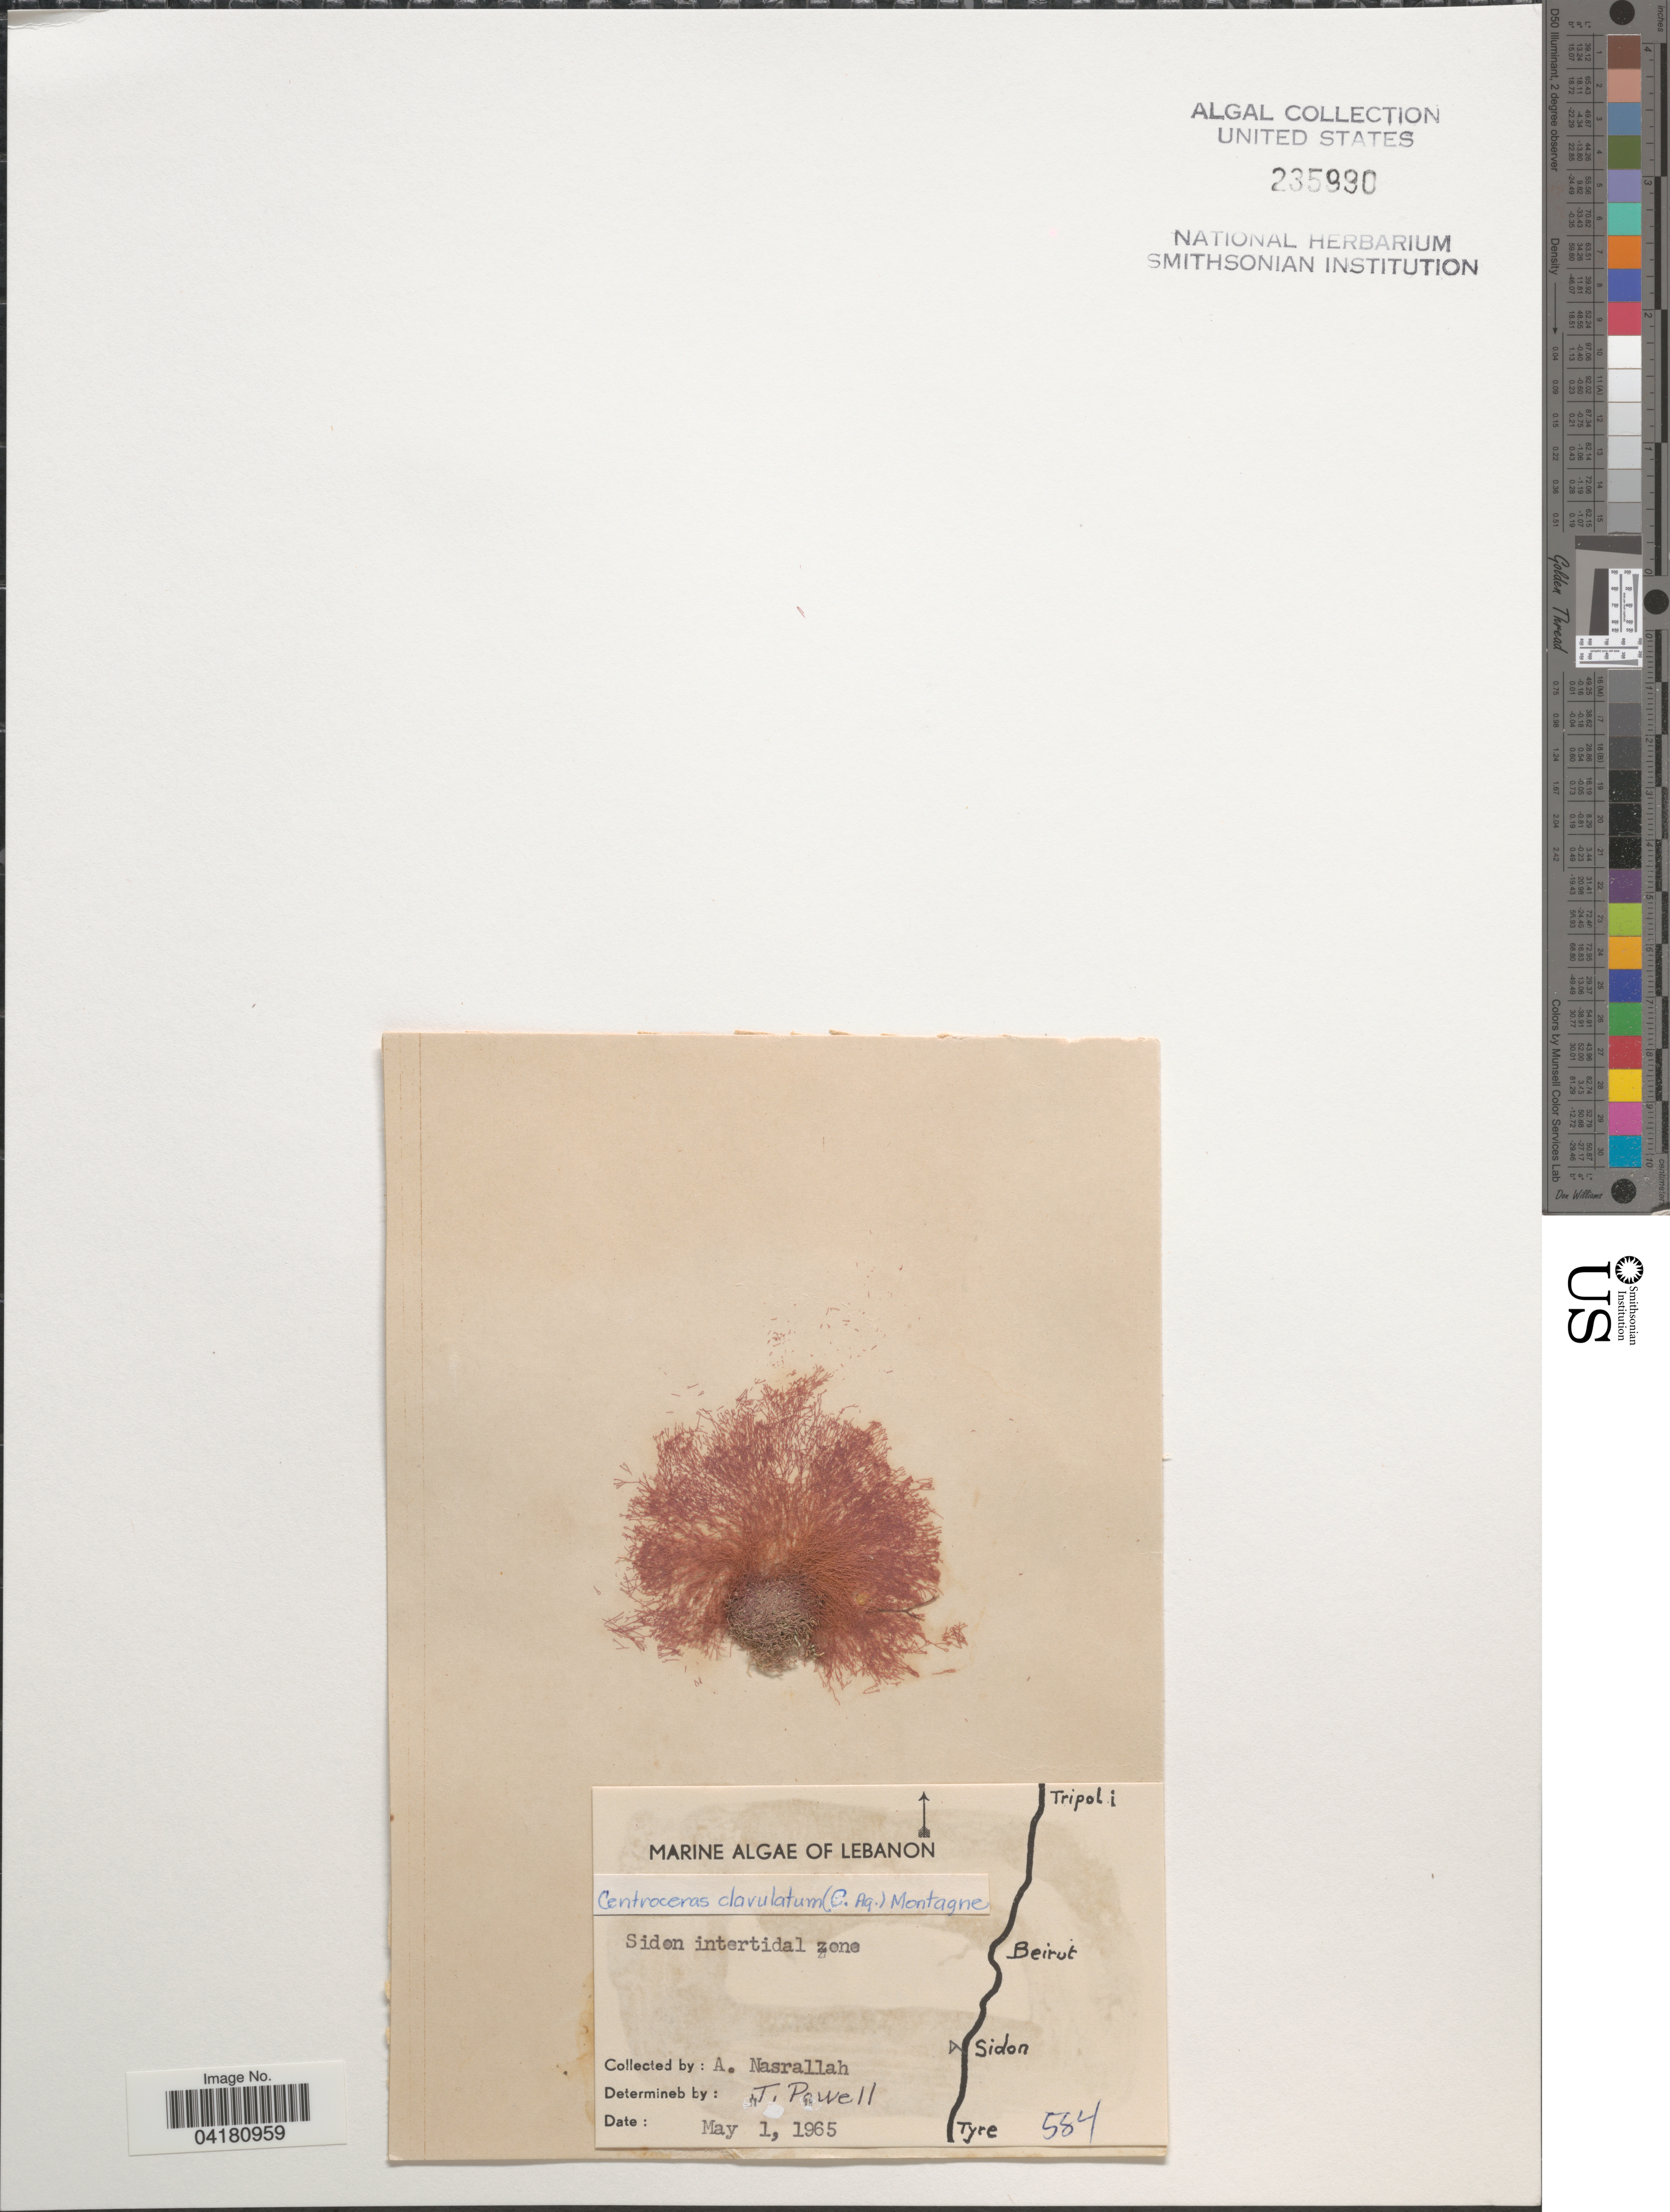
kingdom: Plantae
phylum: Rhodophyta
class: Florideophyceae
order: Ceramiales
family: Ceramiaceae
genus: Centroceras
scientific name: Centroceras clavulatum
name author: (C. Agardh) Mont.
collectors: A. Nasrallah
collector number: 584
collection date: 1965-05-01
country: Lebanon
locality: Sidon intertidal zone.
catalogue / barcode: US 235990